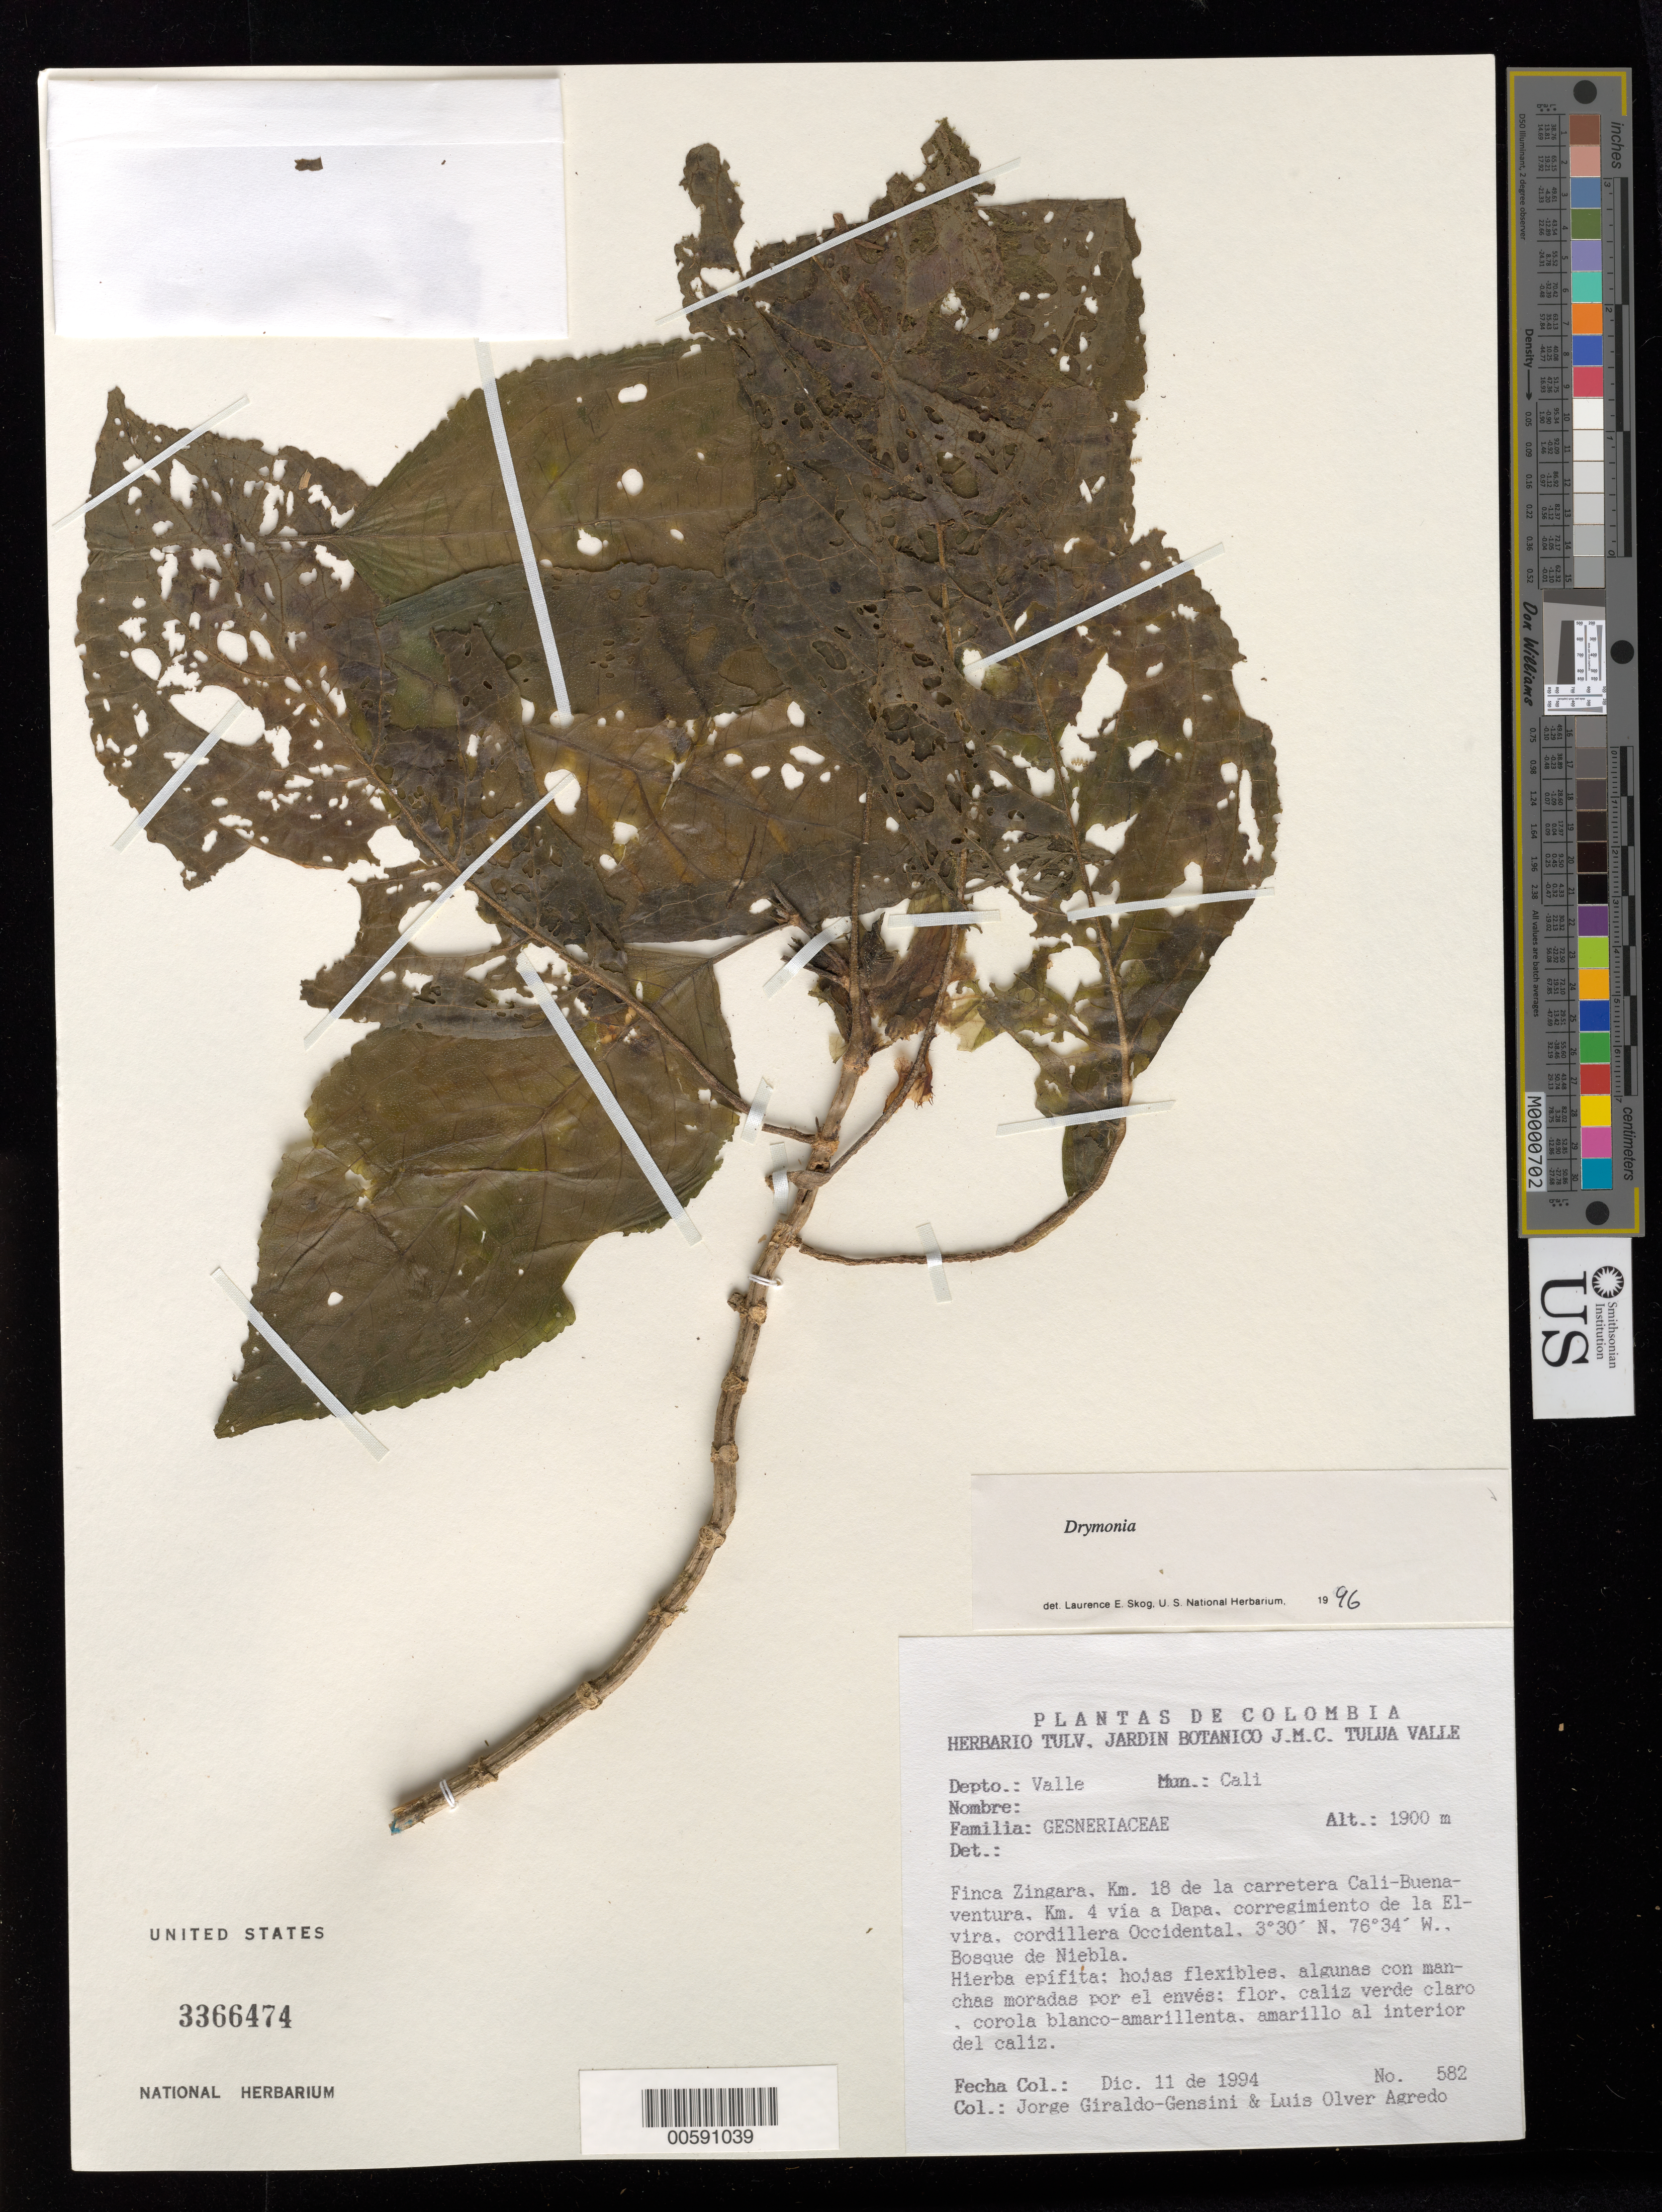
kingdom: Plantae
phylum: Tracheophyta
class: Magnoliopsida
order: Lamiales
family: Gesneriaceae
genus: Drymonia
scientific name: Drymonia sp.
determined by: Skog, Laurence E.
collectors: J. Giraldo-Gensini & L. O. Agredo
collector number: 582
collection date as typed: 11 Dec 1994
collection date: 1994-12-11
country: Colombia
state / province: Valle del Cauca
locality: Mpio. Cali; Finca Zingara, Km 18 de la carretera Cali-Buenaventura, km 4 via a Dapa, corregimiento de la Elvira, cordillera Occidental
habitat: Bosque de Niebla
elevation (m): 1900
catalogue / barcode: US 3366474